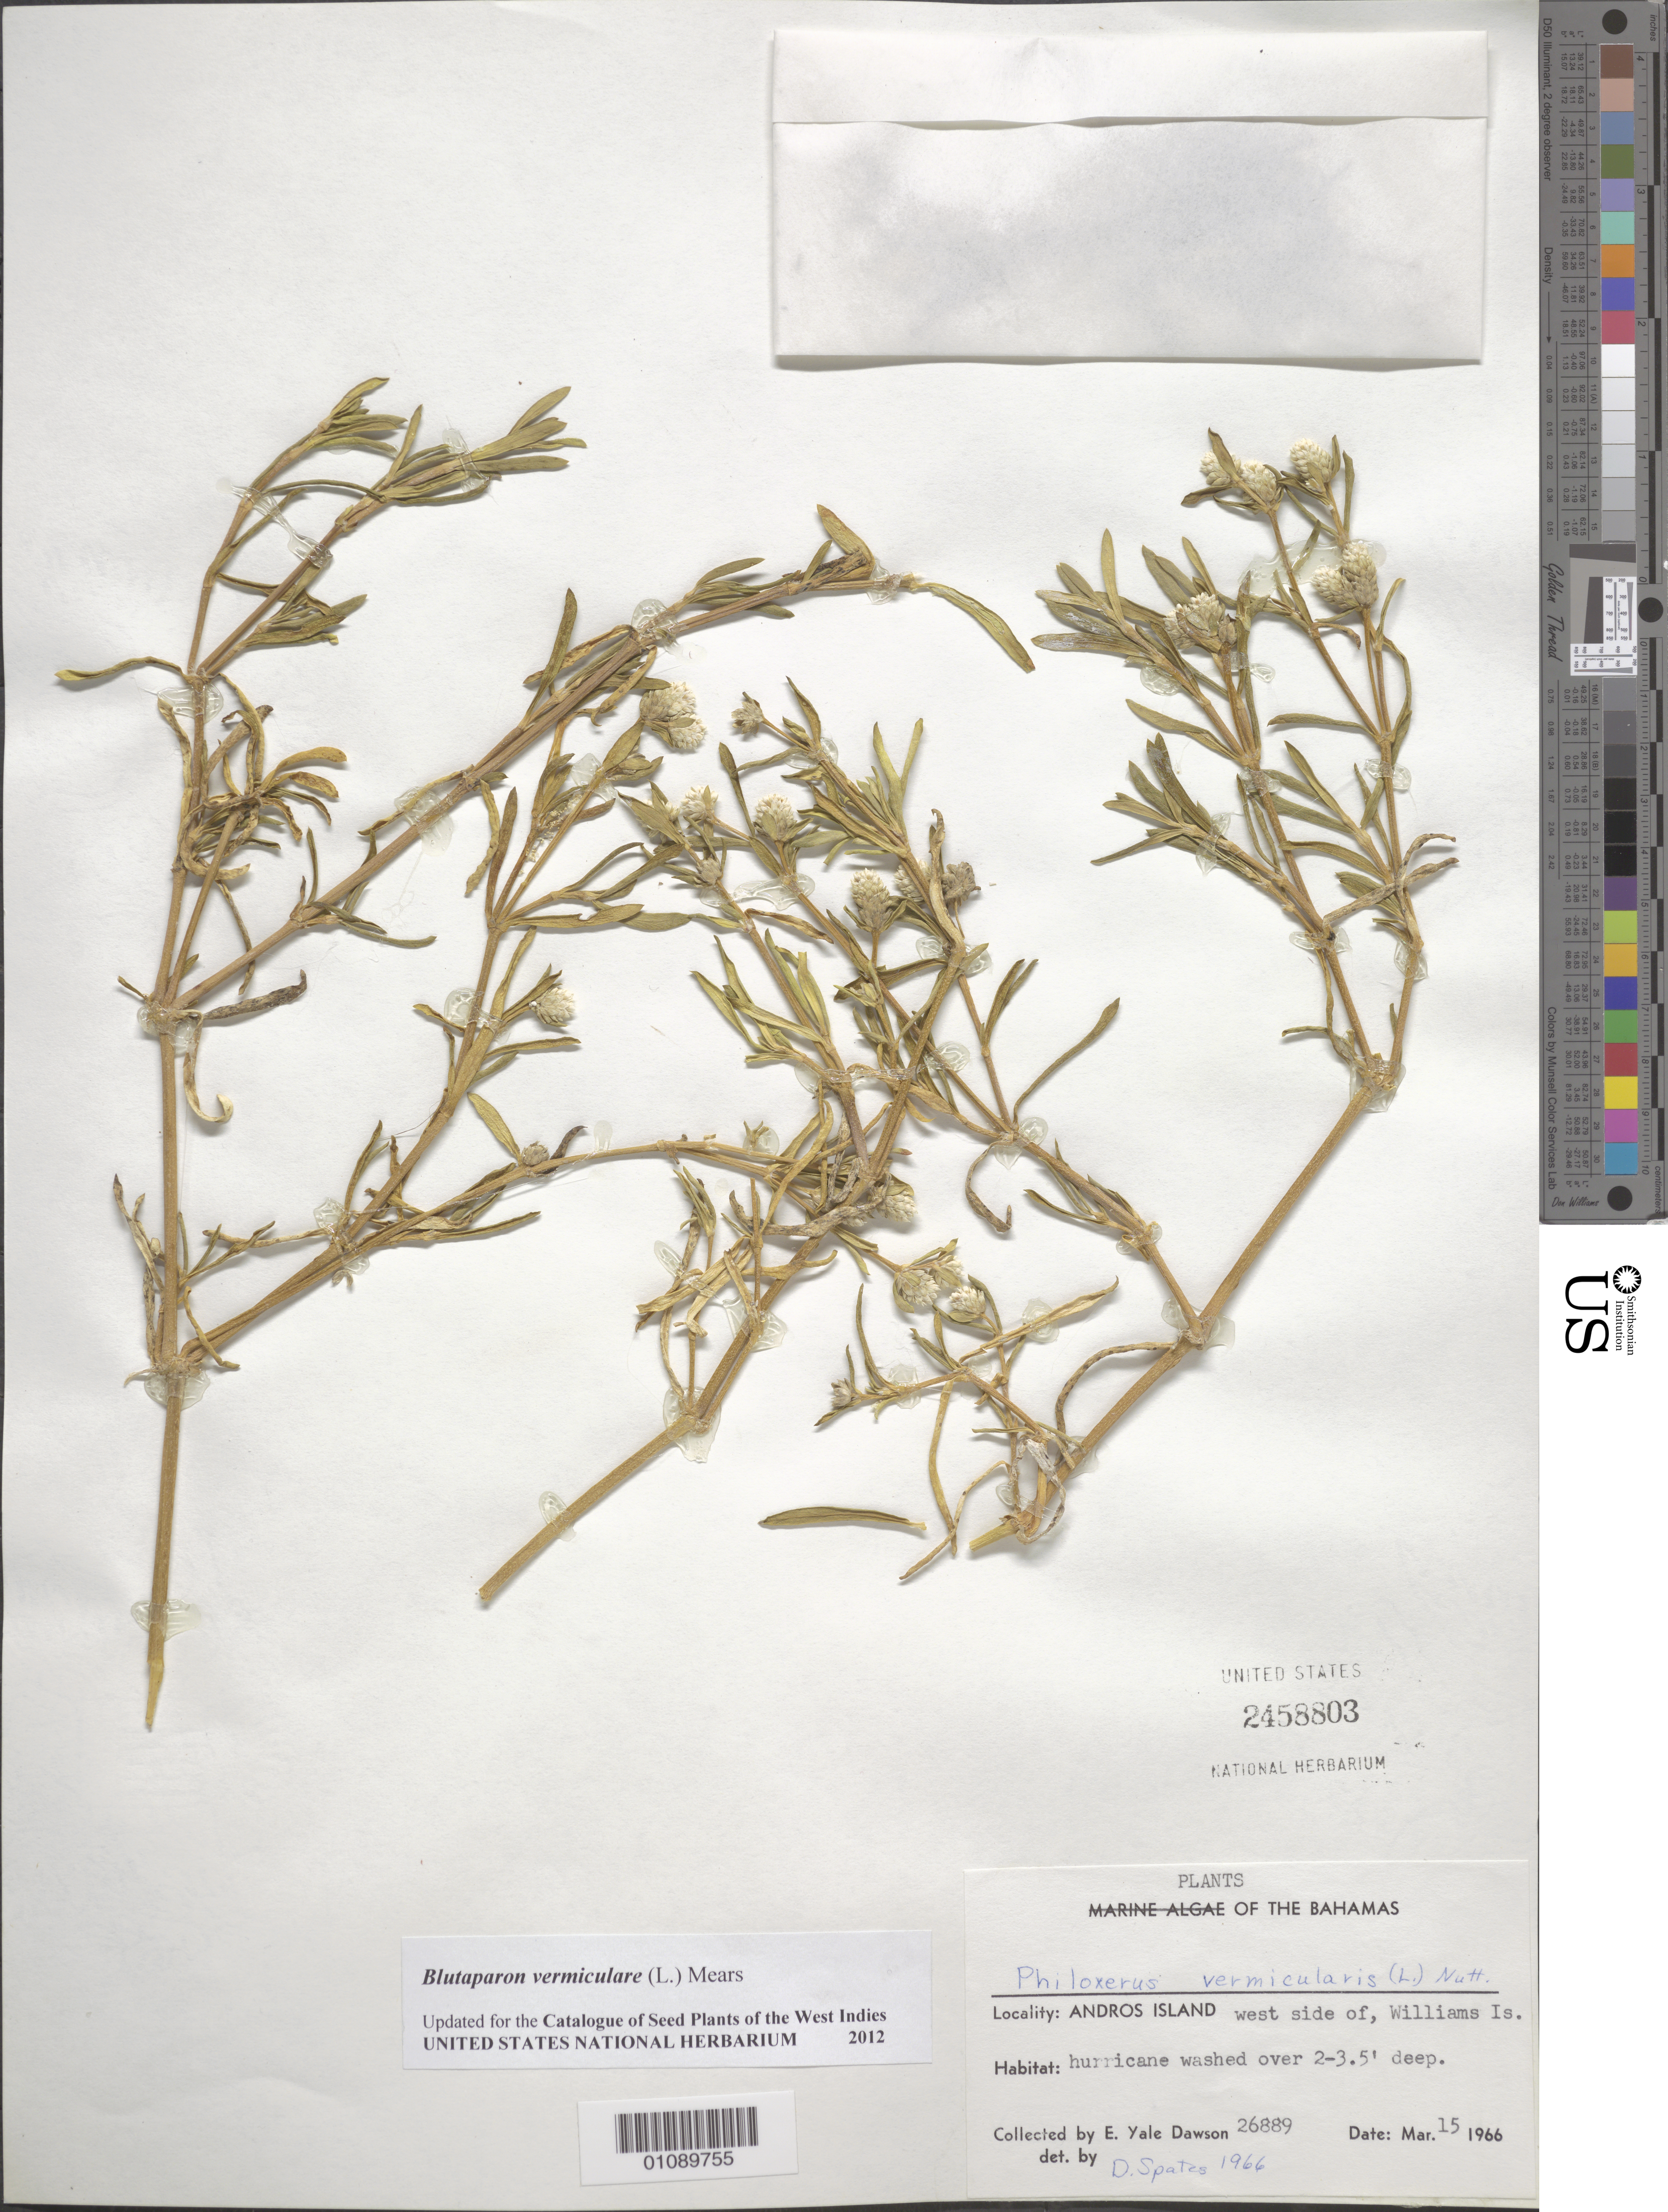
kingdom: Plantae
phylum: Tracheophyta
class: Magnoliopsida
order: Caryophyllales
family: Amaranthaceae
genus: Gomphrena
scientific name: Gomphrena vermicularis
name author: L.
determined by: Strong, Mark T., (BOT), Smithsonian Institution - National Museum of Natural History (UNITED STATES)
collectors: E. Y. Dawson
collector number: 26889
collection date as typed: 15 Mar 1966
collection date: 1966-03-15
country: Bahamas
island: Williams I.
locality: Andros Is. W side of, Williams Is.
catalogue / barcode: US 2458803